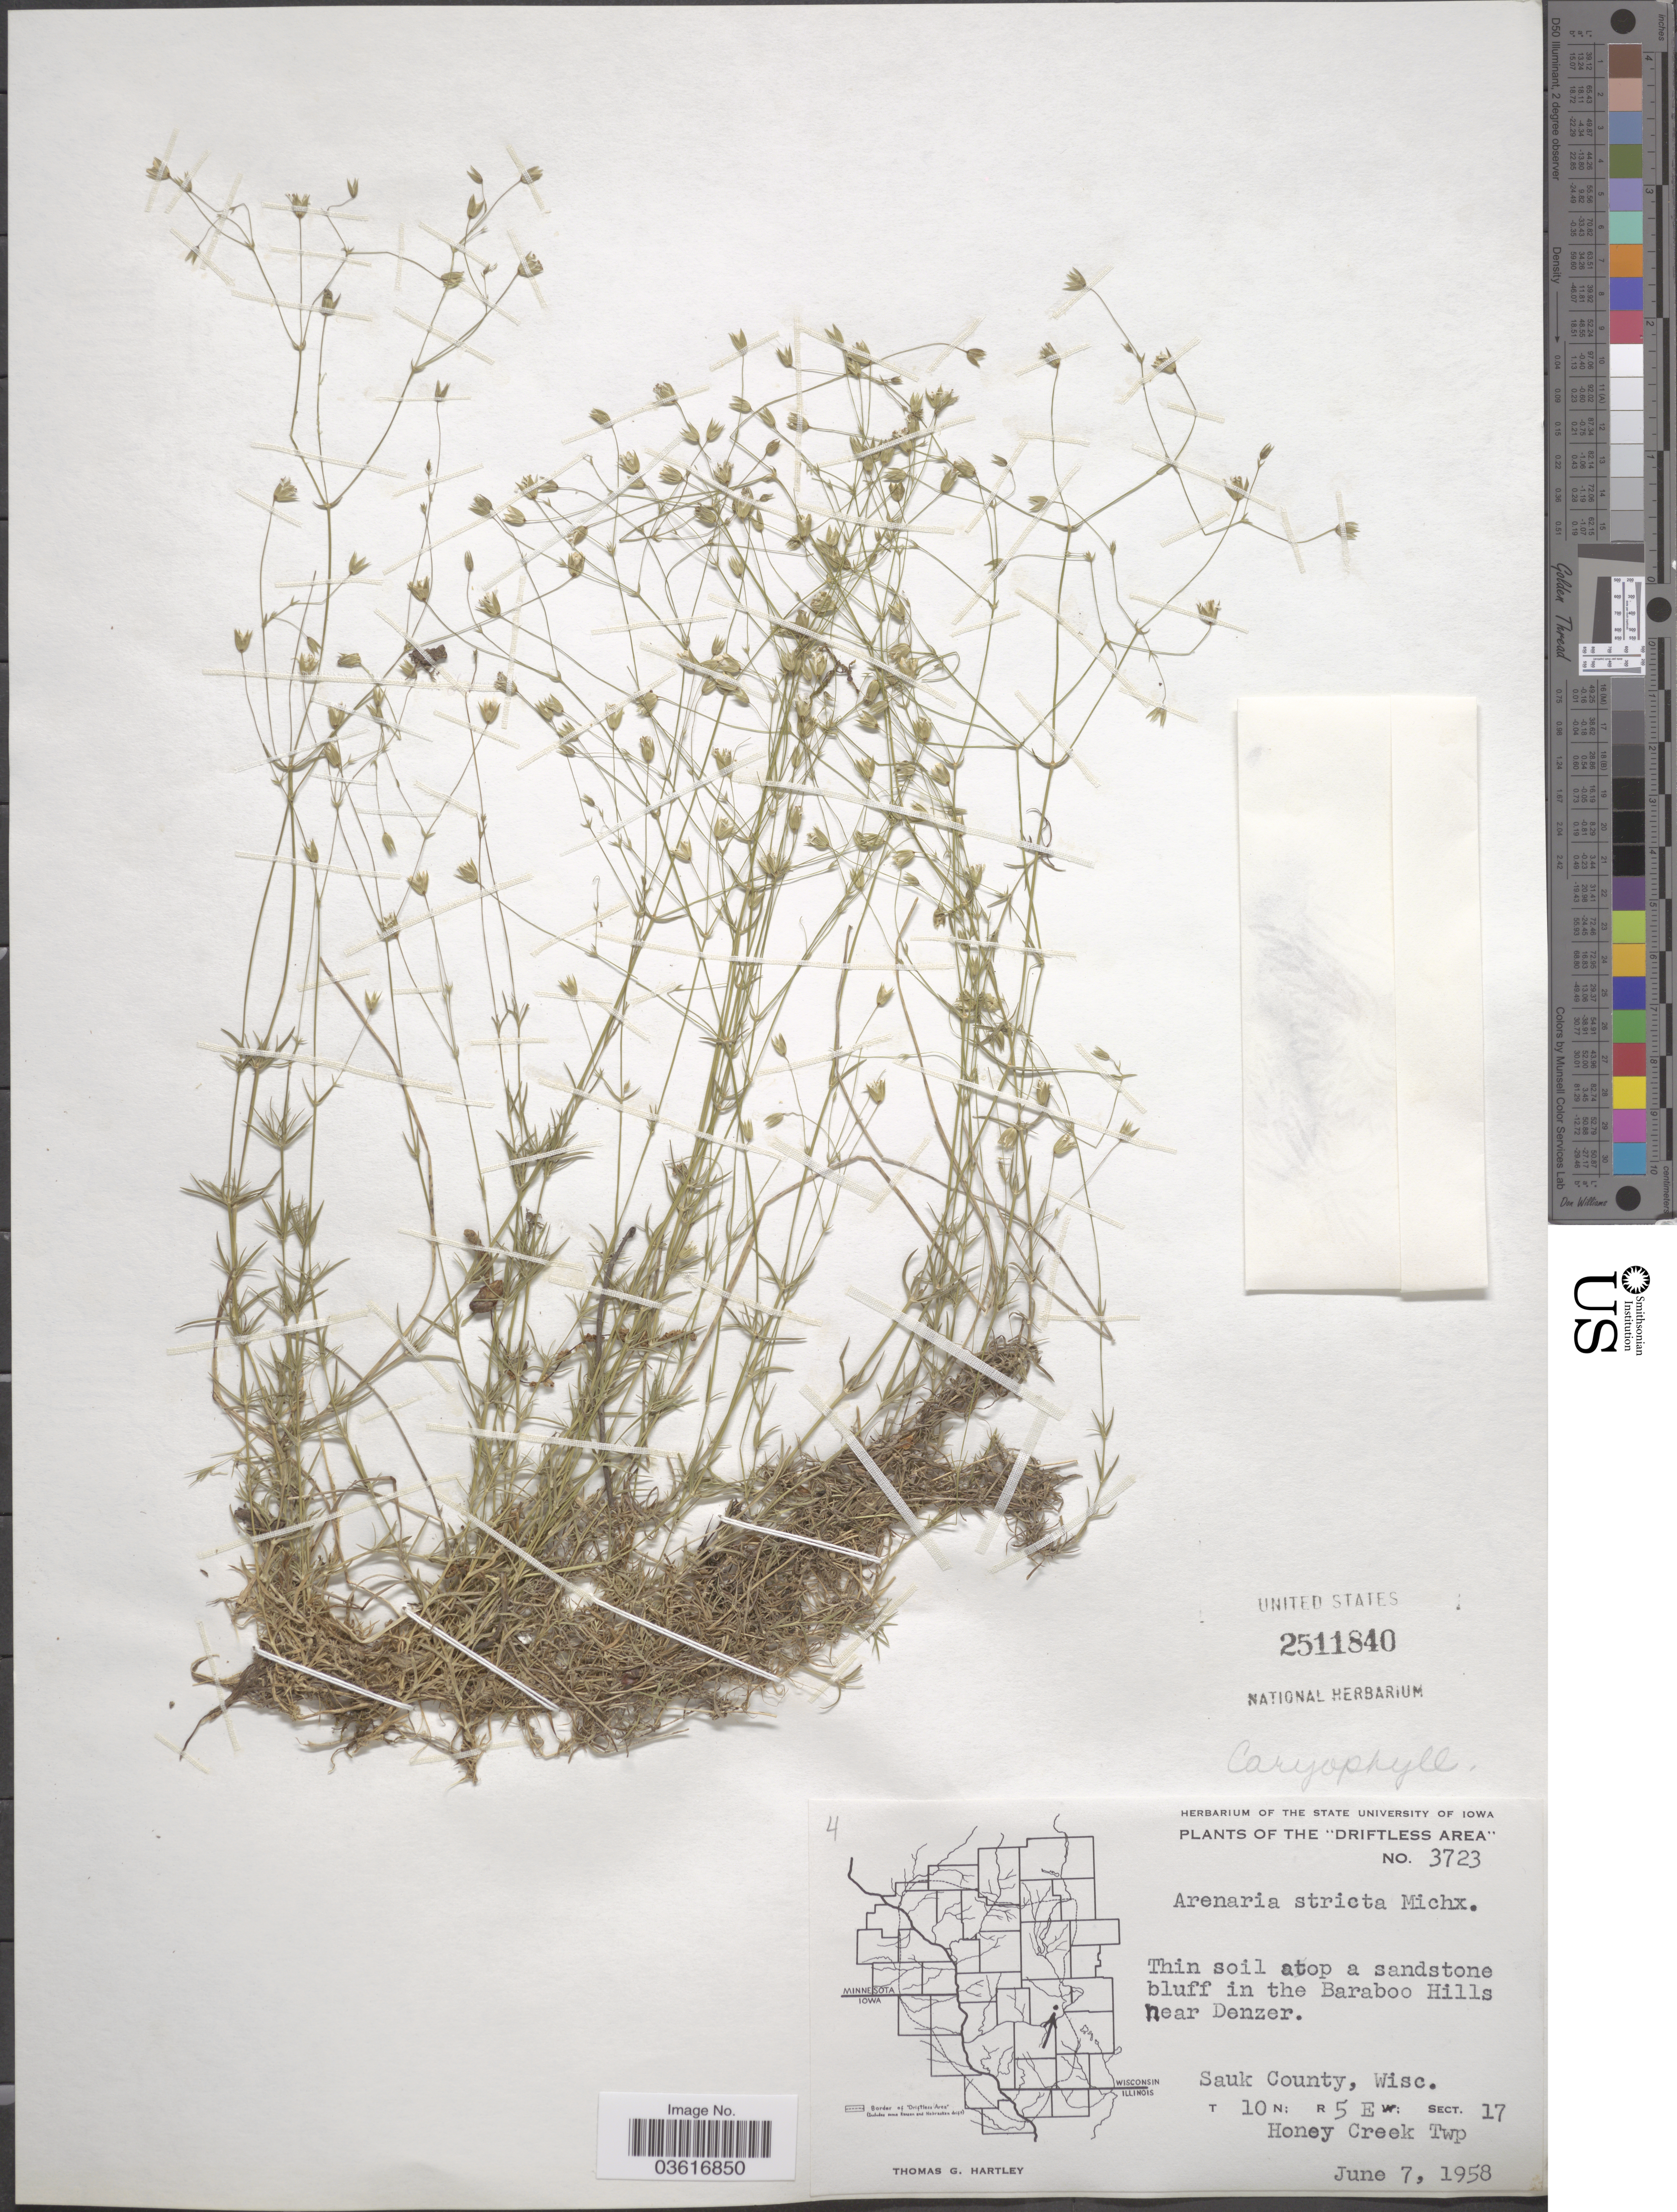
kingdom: Plantae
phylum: Tracheophyta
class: Magnoliopsida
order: Caryophyllales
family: Caryophyllaceae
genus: Minuartia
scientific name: Minuartia stricta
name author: (Sw.) Hiern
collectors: T. G. Hartley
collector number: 3723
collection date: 1958-06-07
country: United States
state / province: Wisconsin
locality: Driftless Area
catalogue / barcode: US 2511840